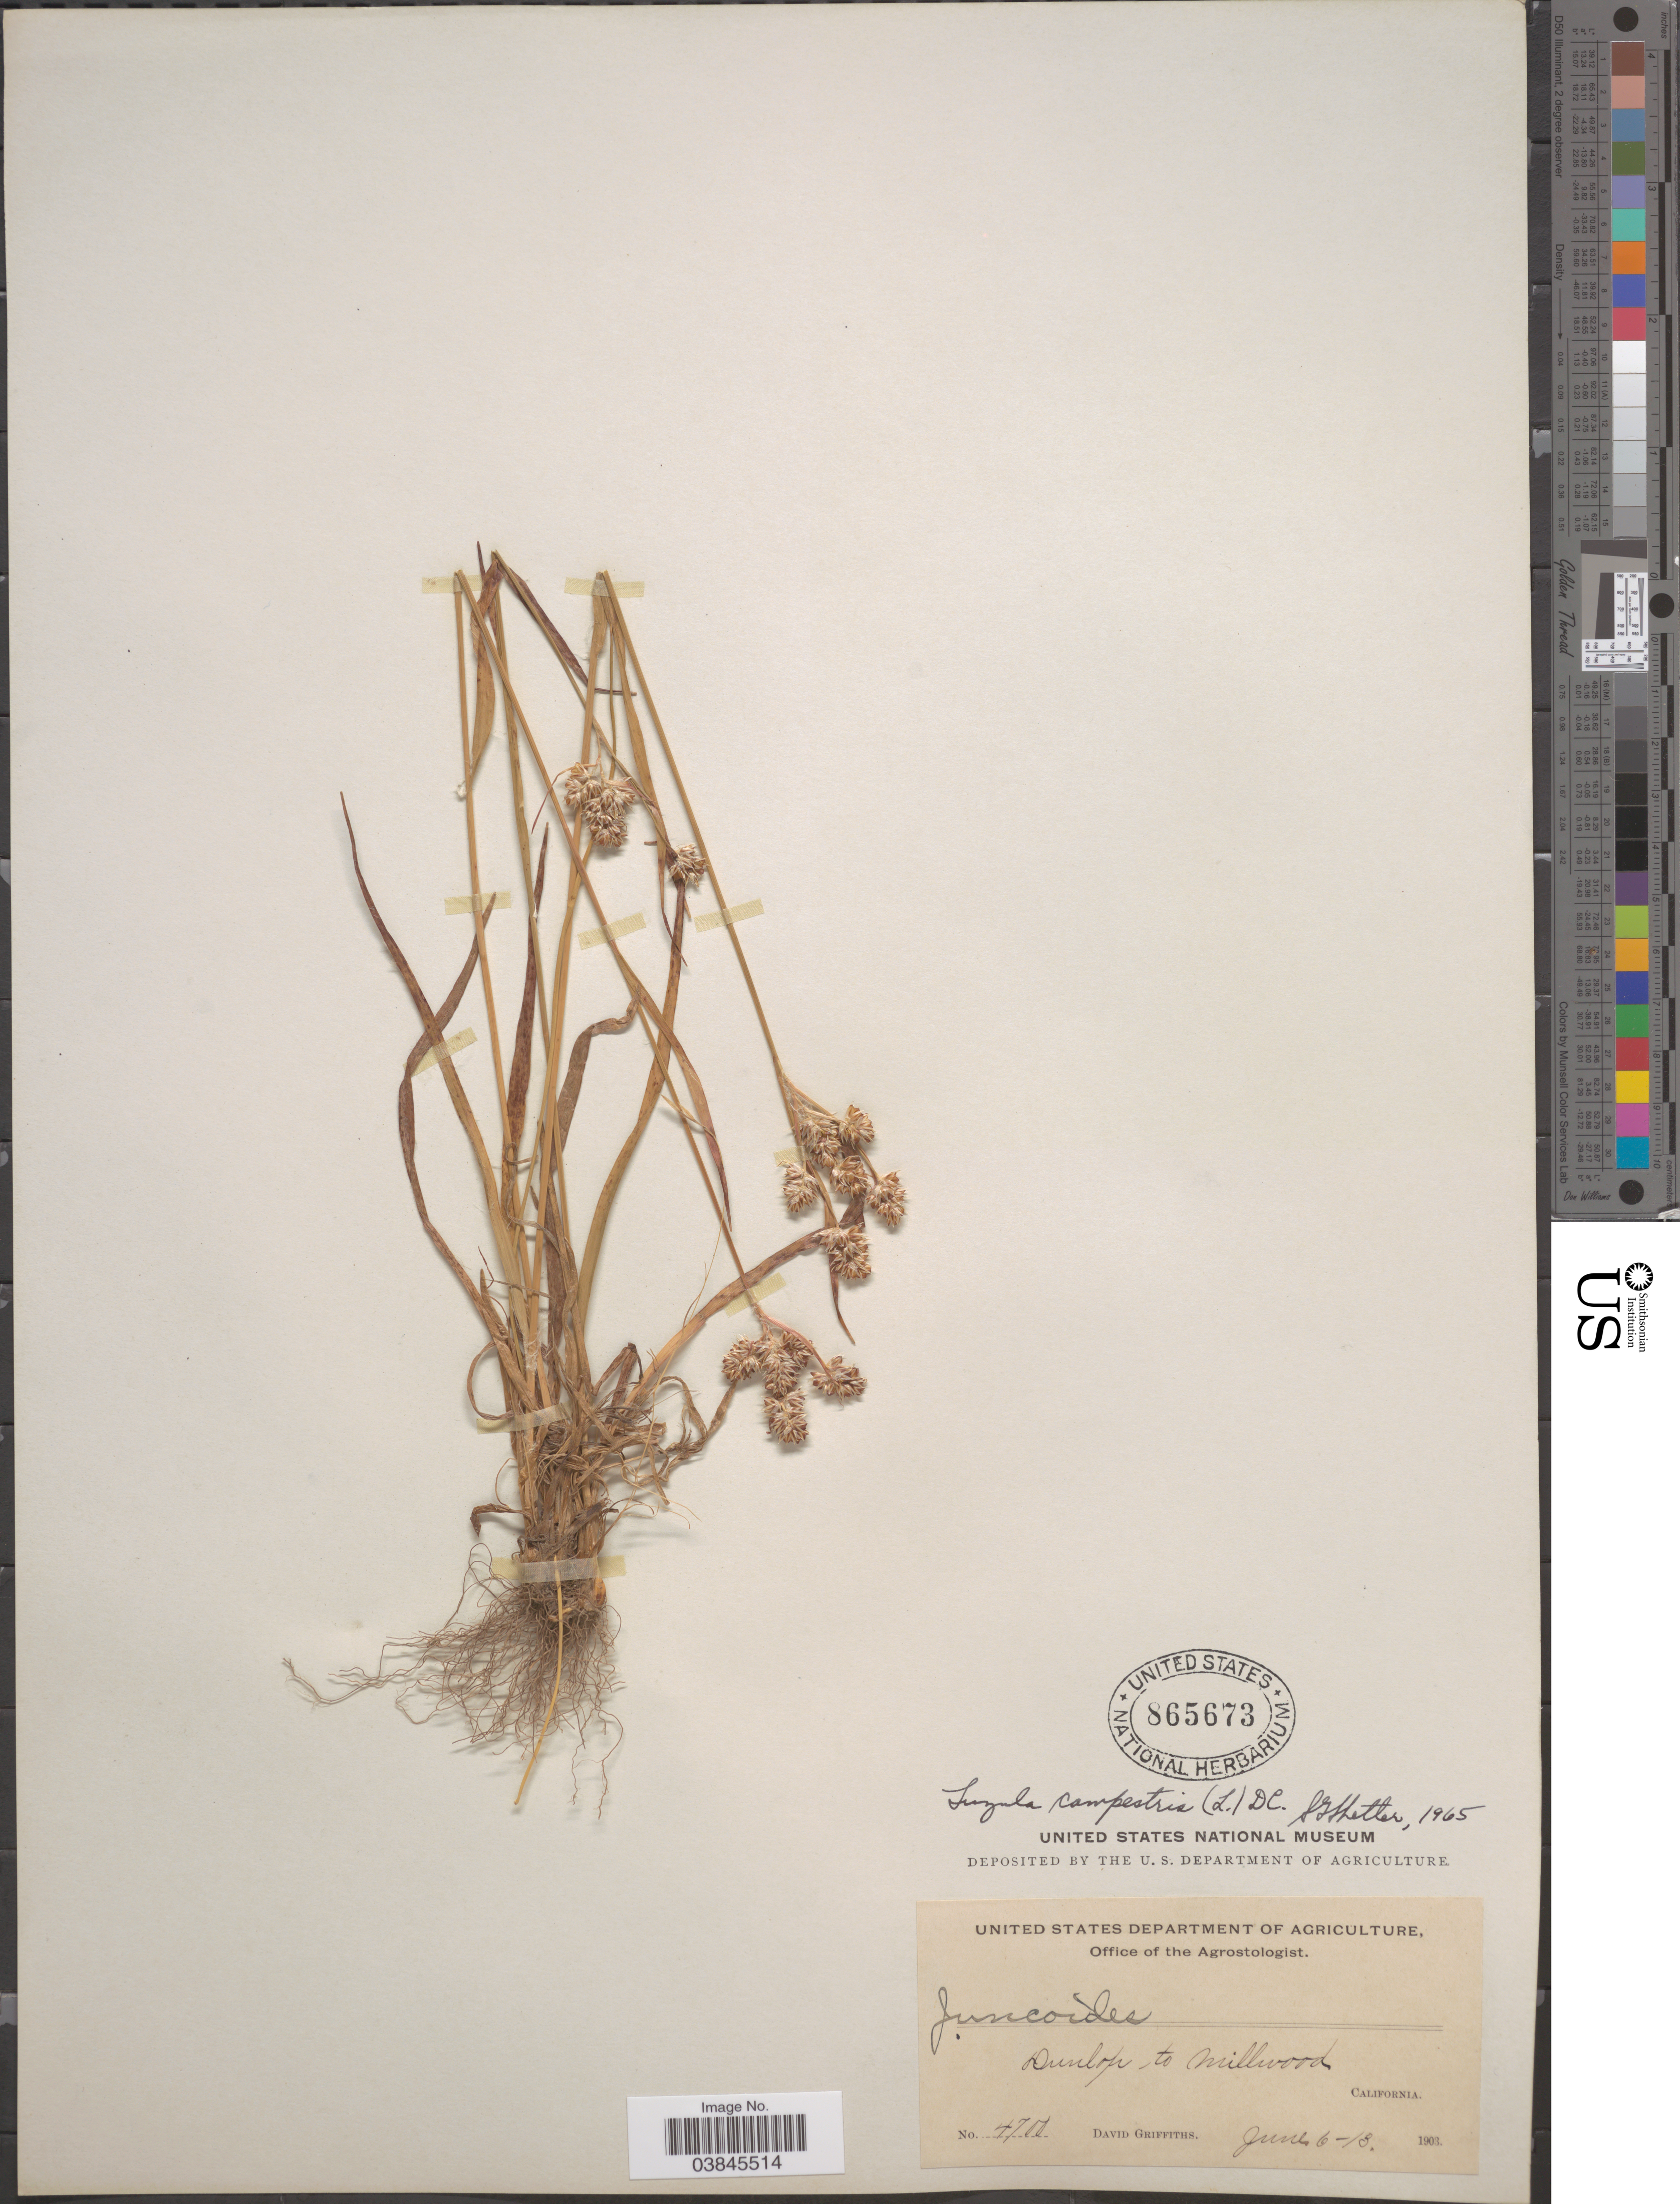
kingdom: Plantae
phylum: Tracheophyta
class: Liliopsida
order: Poales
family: Juncaceae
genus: Luzula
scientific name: Luzula campestris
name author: (L.) DC.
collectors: D. Griffiths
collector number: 4700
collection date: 1903-06-06/1903-06-13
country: United States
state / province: California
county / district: Fresno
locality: Dunlop to Millwood.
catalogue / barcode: US 865673